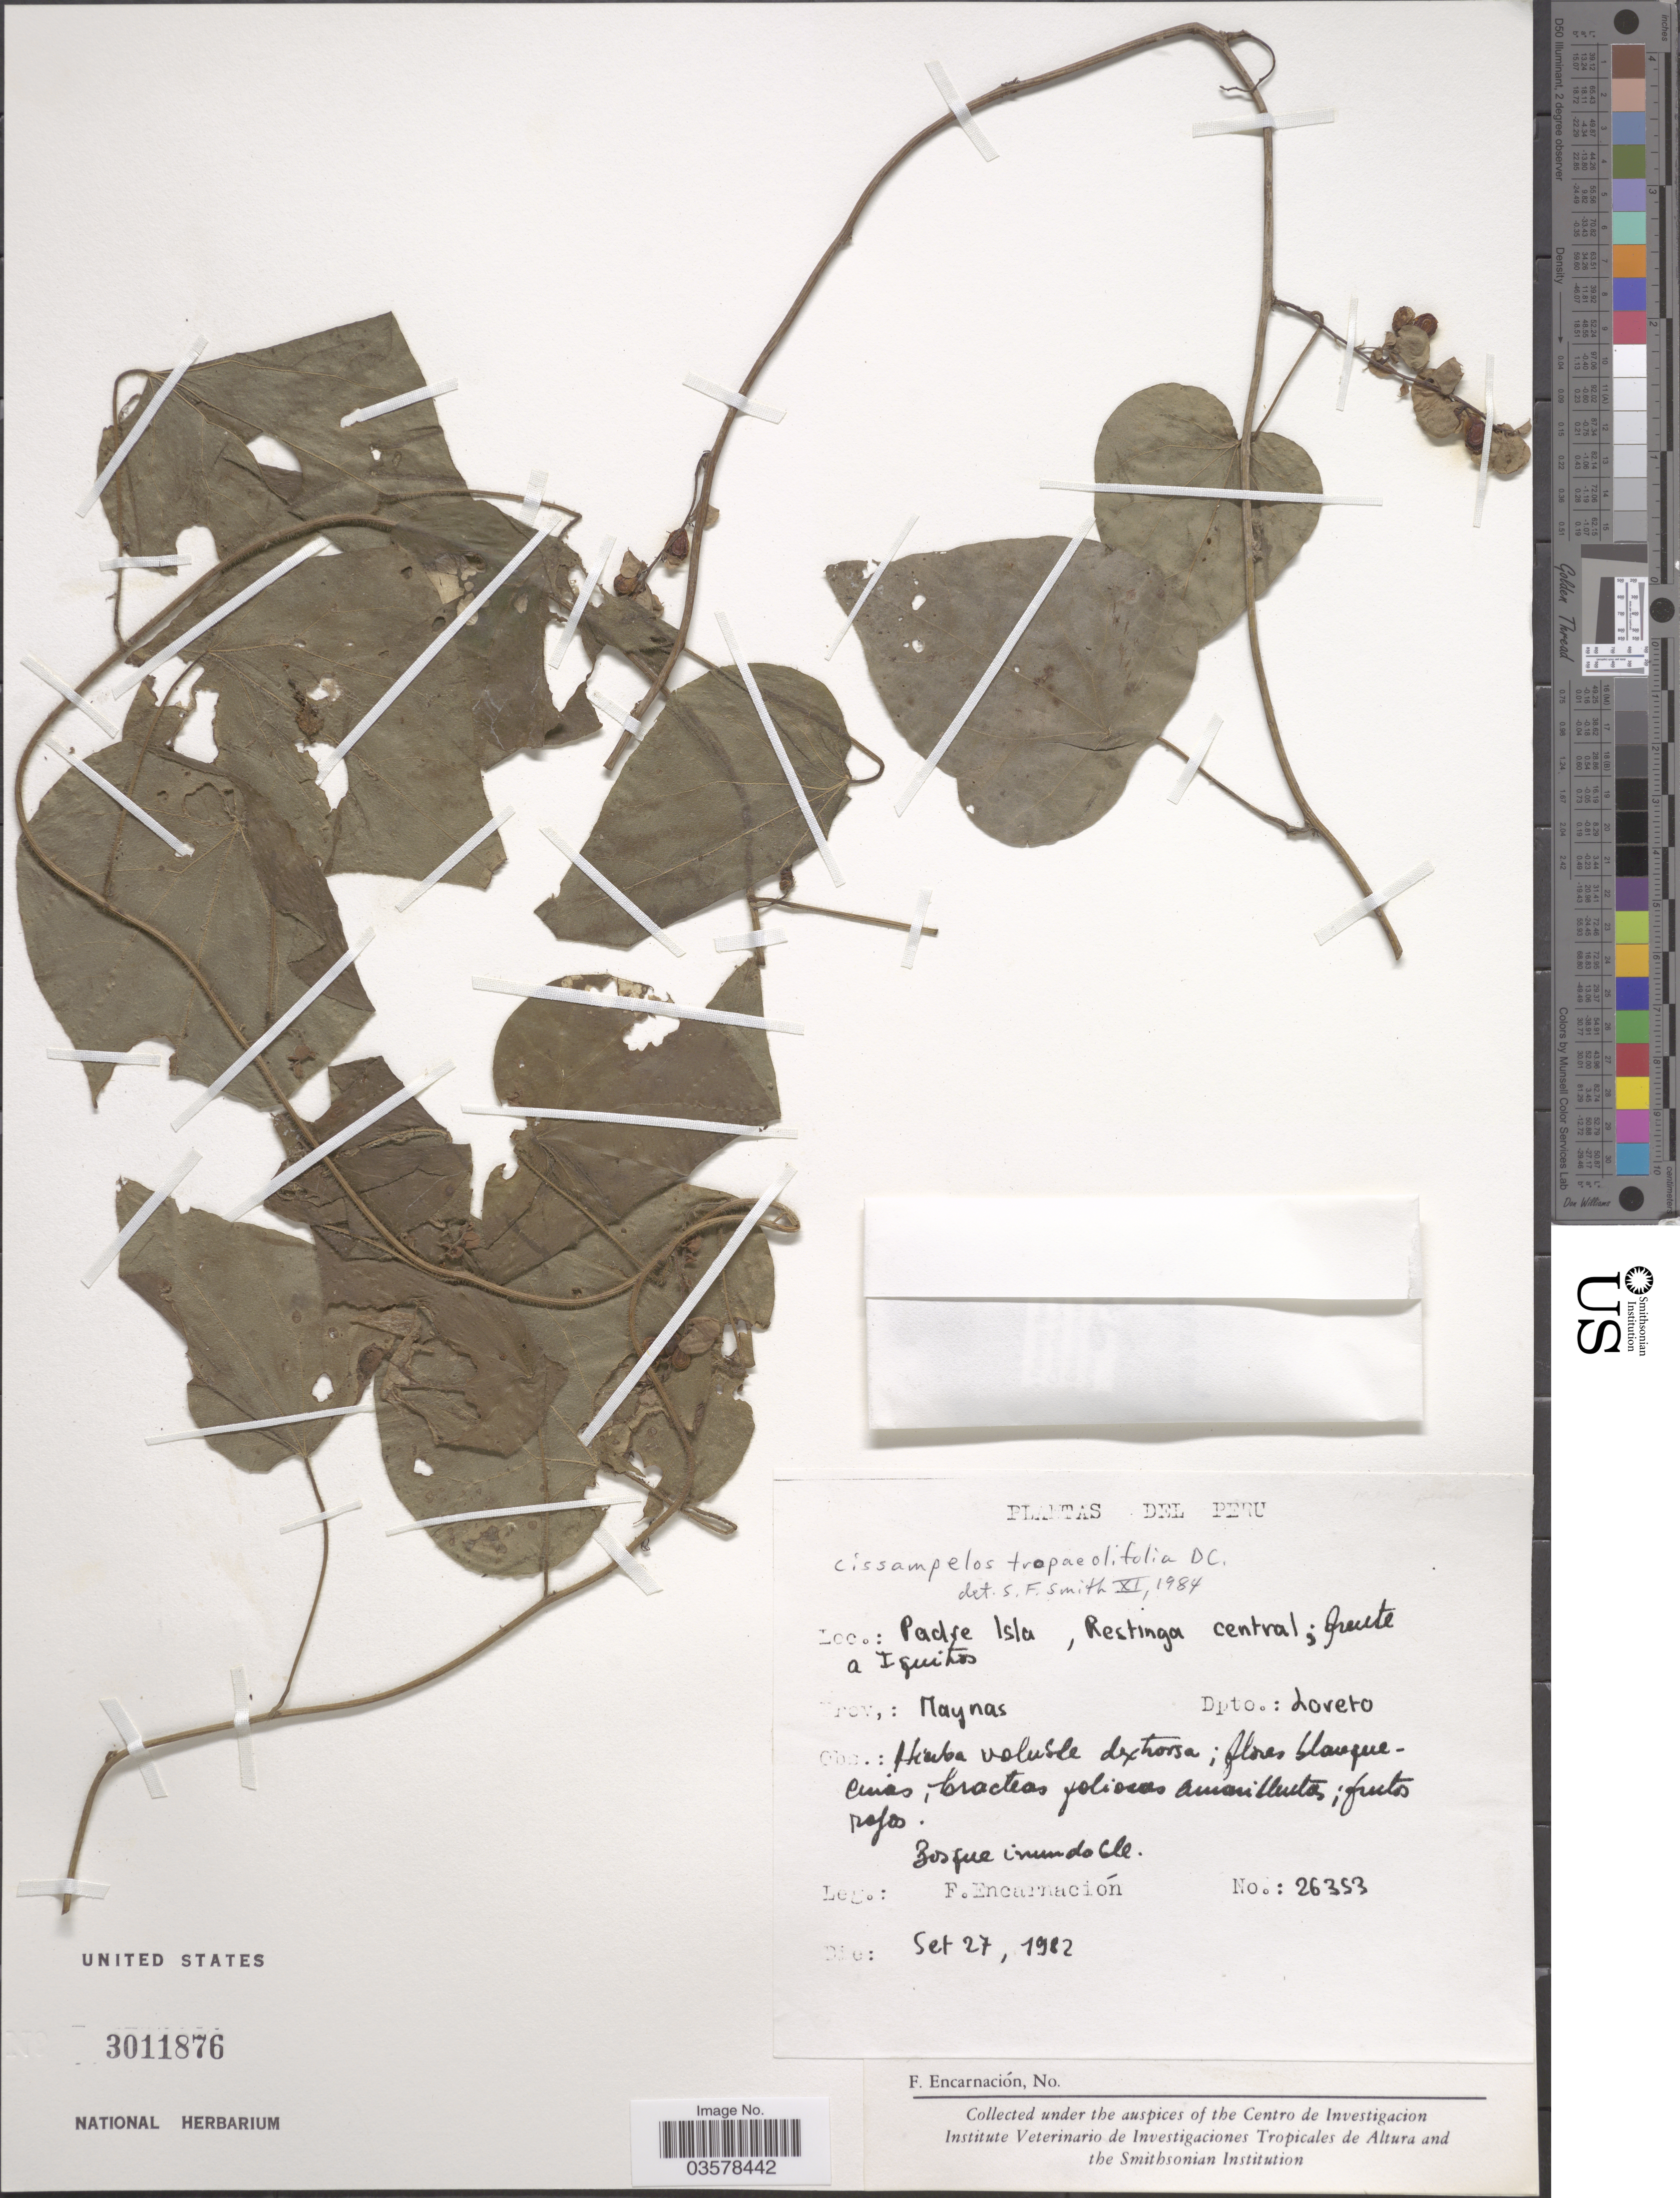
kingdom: Plantae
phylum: Tracheophyta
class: Magnoliopsida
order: Ranunculales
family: Menispermaceae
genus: Cissampelos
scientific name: Cissampelos tropaeolifolia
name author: DC.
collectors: F. Encarnación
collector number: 26353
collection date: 1982-09-27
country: Peru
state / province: Loreto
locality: Padre Isla, Restinga central; Greute a Iquitos. Prov.: Maynas. Dpto.: Loreto.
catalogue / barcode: US 3011876